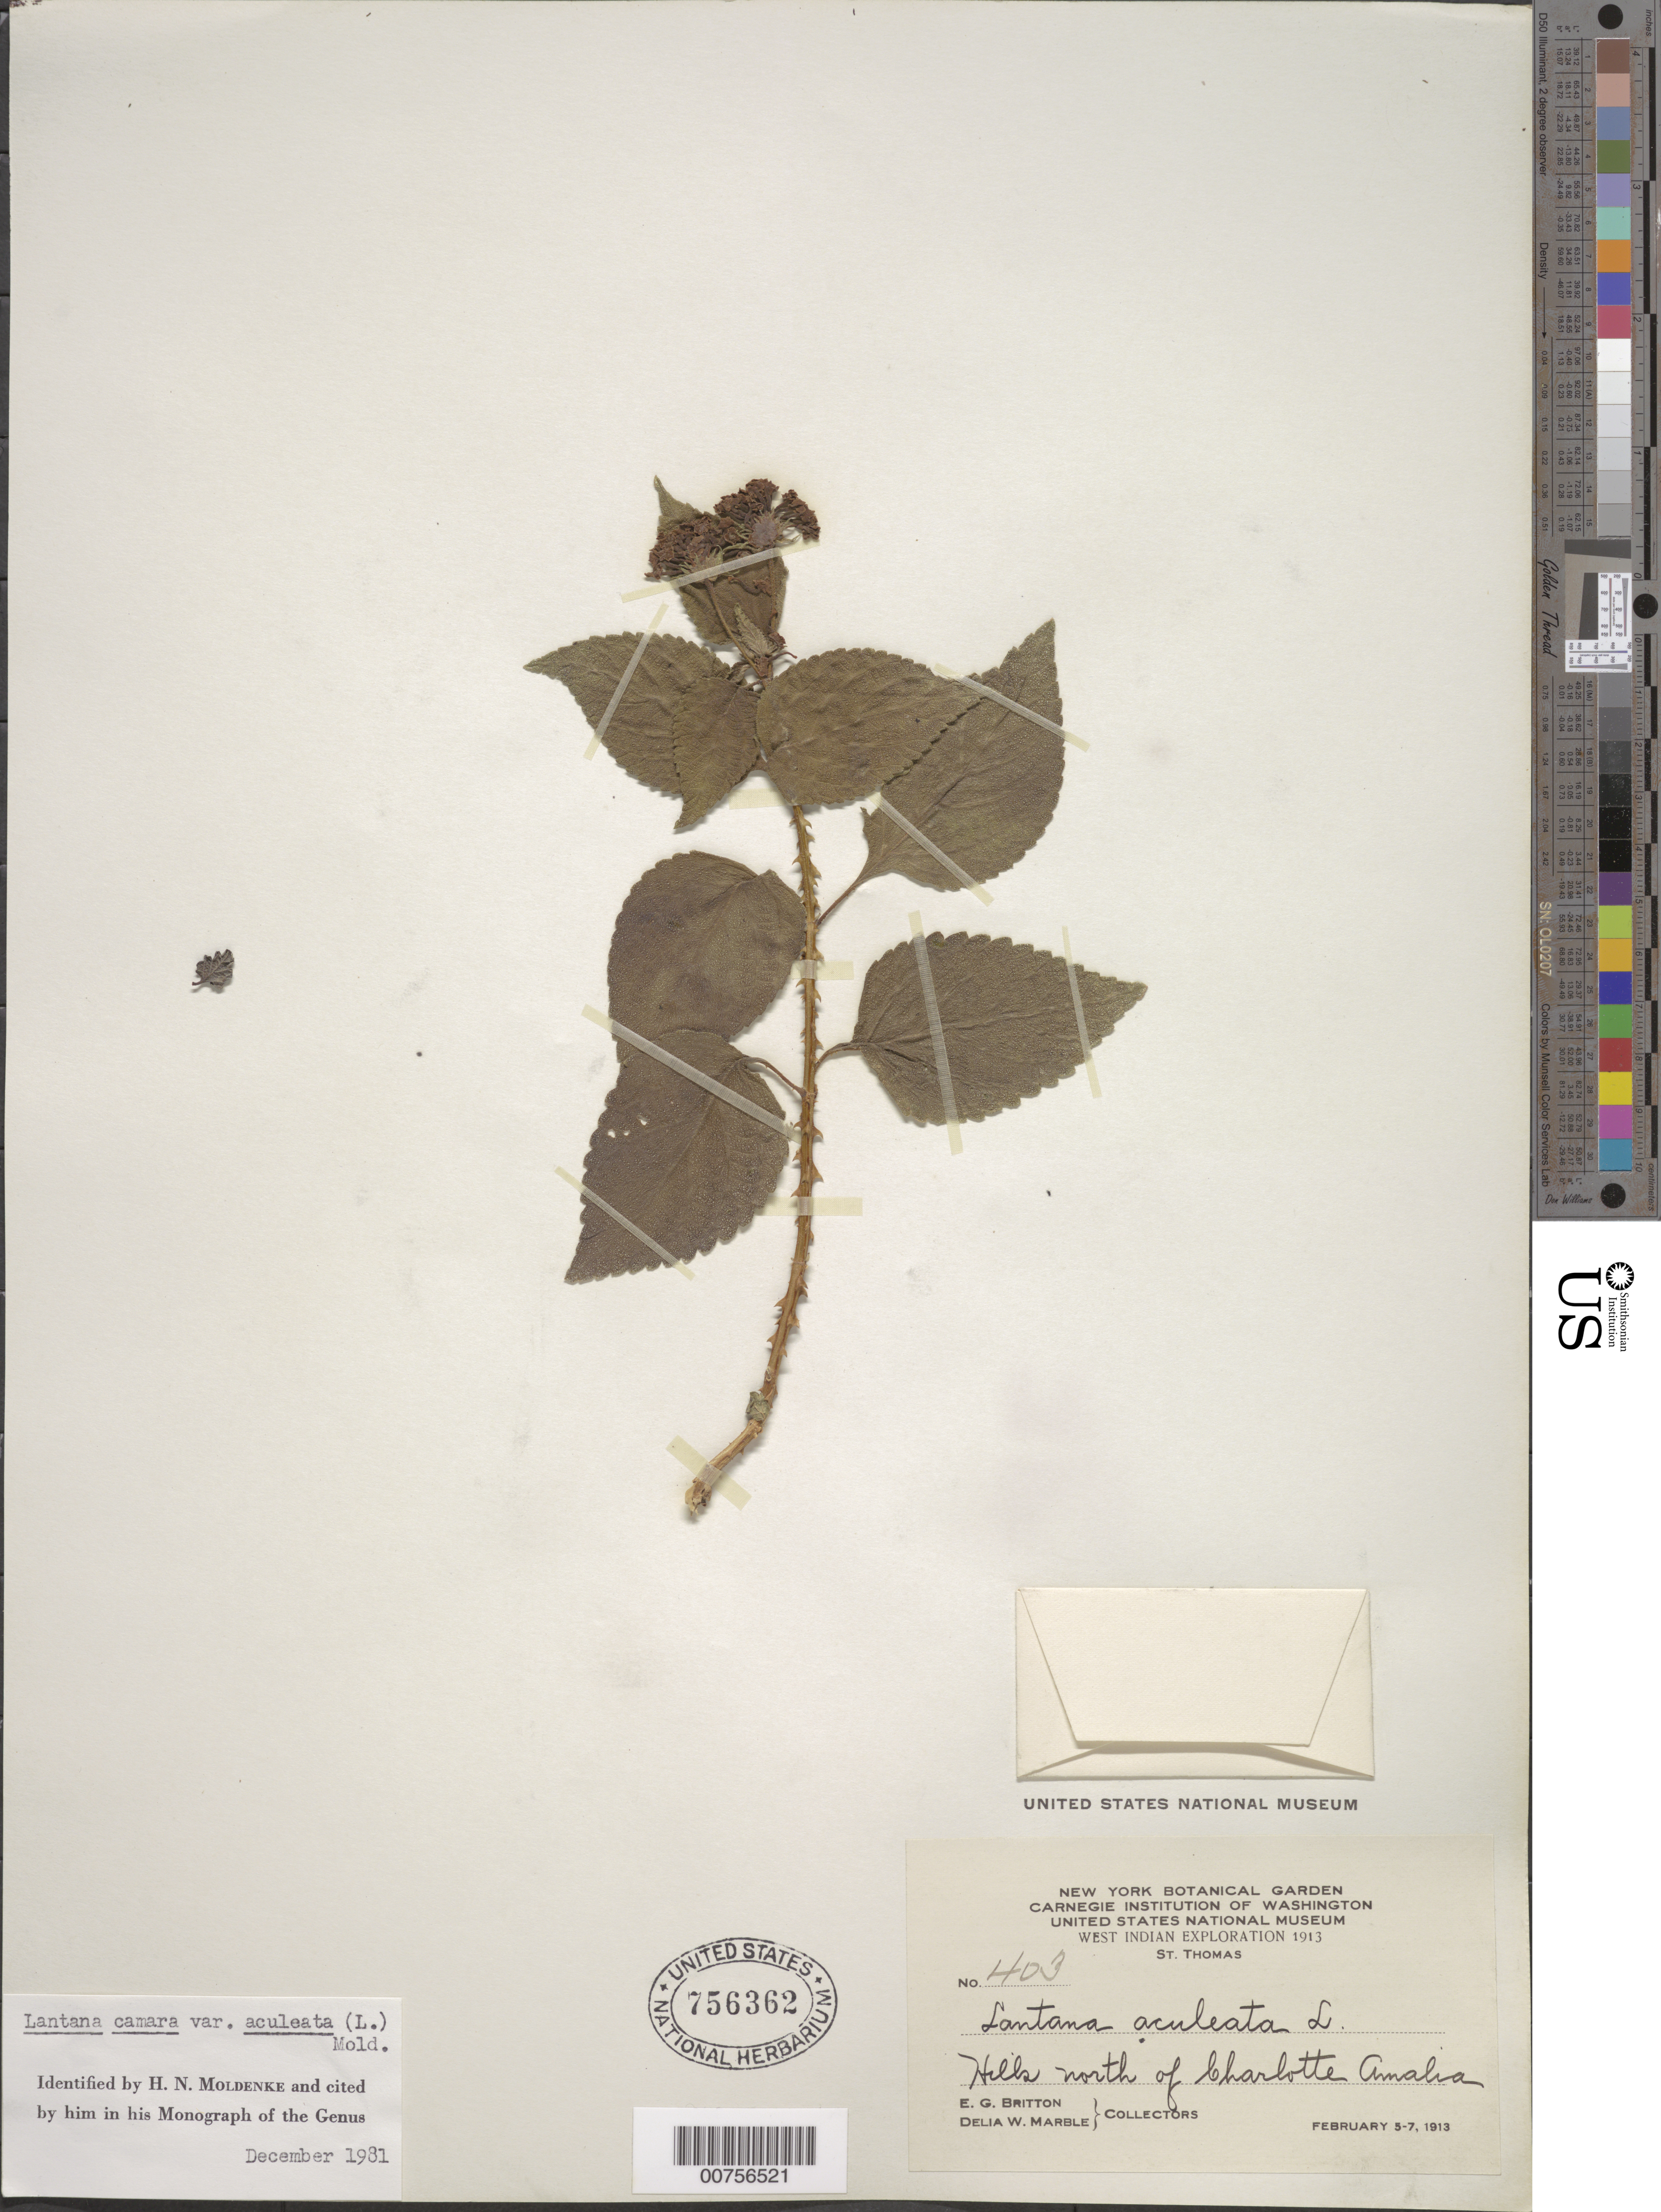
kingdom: Plantae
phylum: Tracheophyta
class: Magnoliopsida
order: Lamiales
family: Verbenaceae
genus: Lantana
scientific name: Lantana x aculeata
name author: L.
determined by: Moldenke, H. N.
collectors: E. G. Britton & D. W. Marble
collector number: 403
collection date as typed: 05 Feb 1913 to 07 Feb 1913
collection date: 1913-02-05/1913-02-07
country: U.S. Virgin Islands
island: St. Thomas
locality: North of Charlotte Amalie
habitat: Hills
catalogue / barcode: US 756362